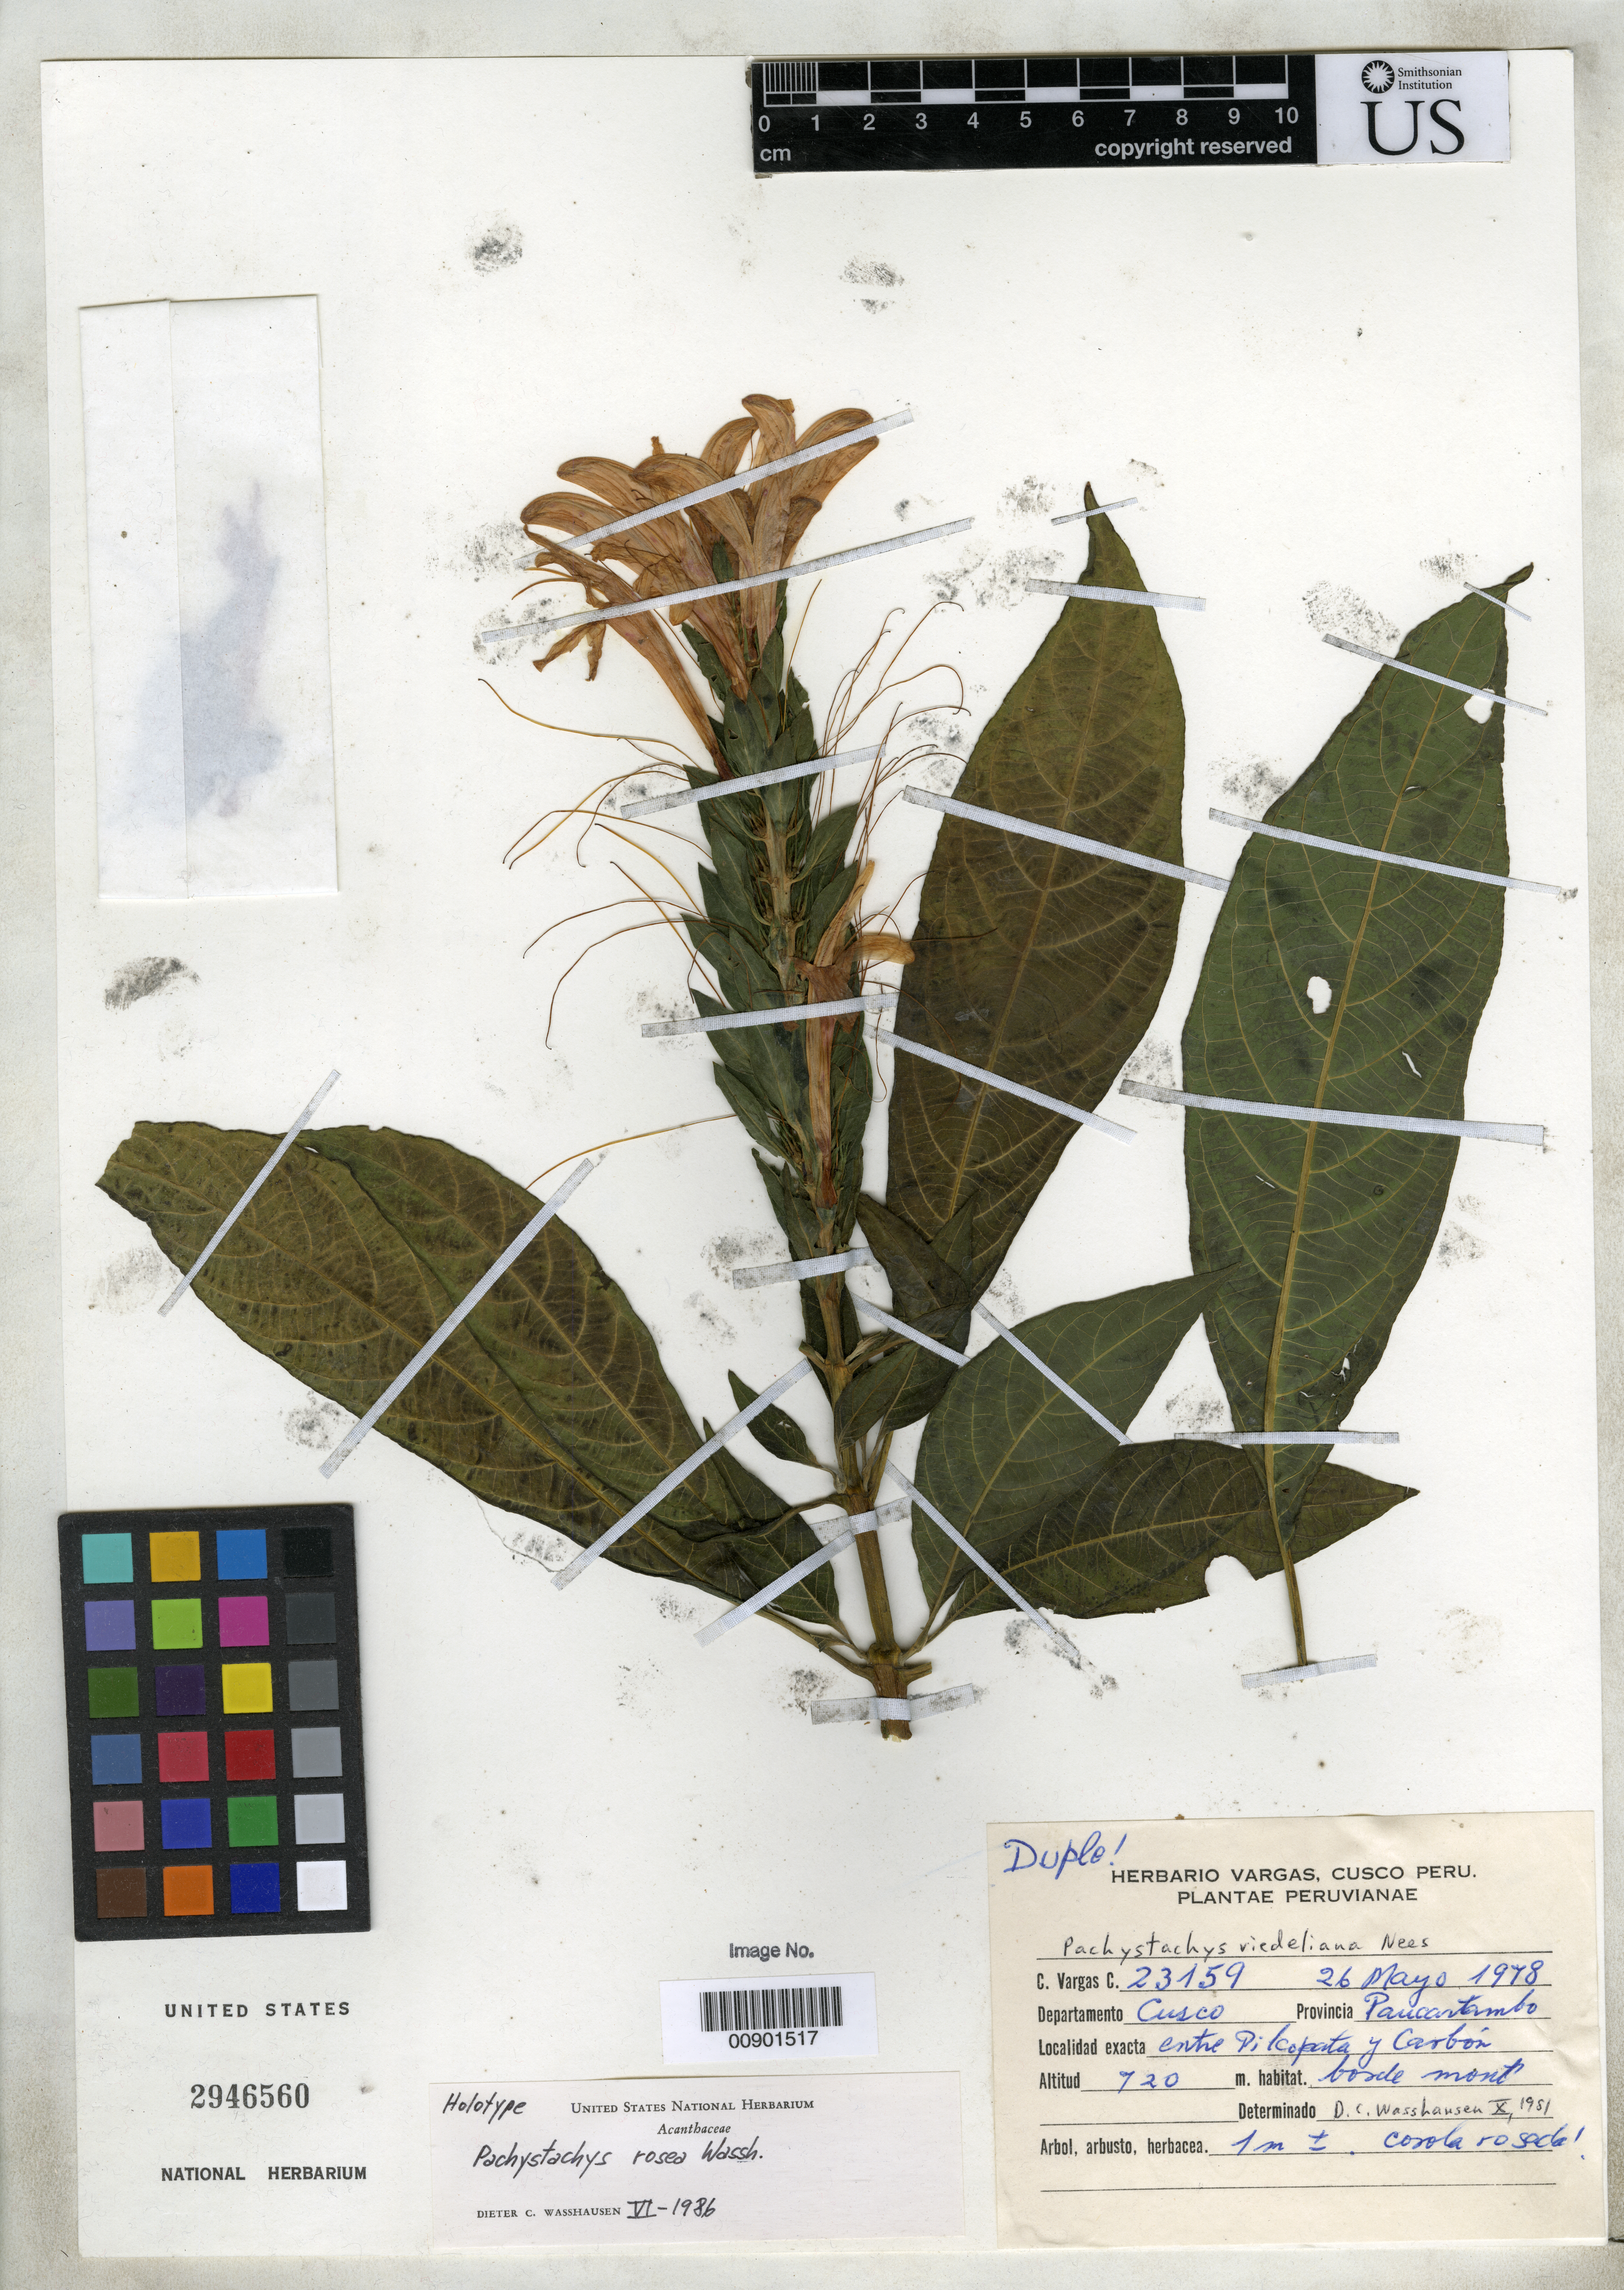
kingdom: Plantae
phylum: Tracheophyta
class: Magnoliopsida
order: Lamiales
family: Acanthaceae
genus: Pachystachys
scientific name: Pachystachys rosea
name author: Wassh.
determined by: Wasshausen, Dieter C., (BOT), Smithsonian Institution - National Museum of Natural History (UNITED STATES)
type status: Holotype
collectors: C. Vargas C.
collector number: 23159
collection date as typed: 26 May 1978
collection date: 1978-05-26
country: Peru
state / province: Cusco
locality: Dept. Cusco, Prov. Paucartambo, entre Pilcopata y Carbón.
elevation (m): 720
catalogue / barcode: US 2946560